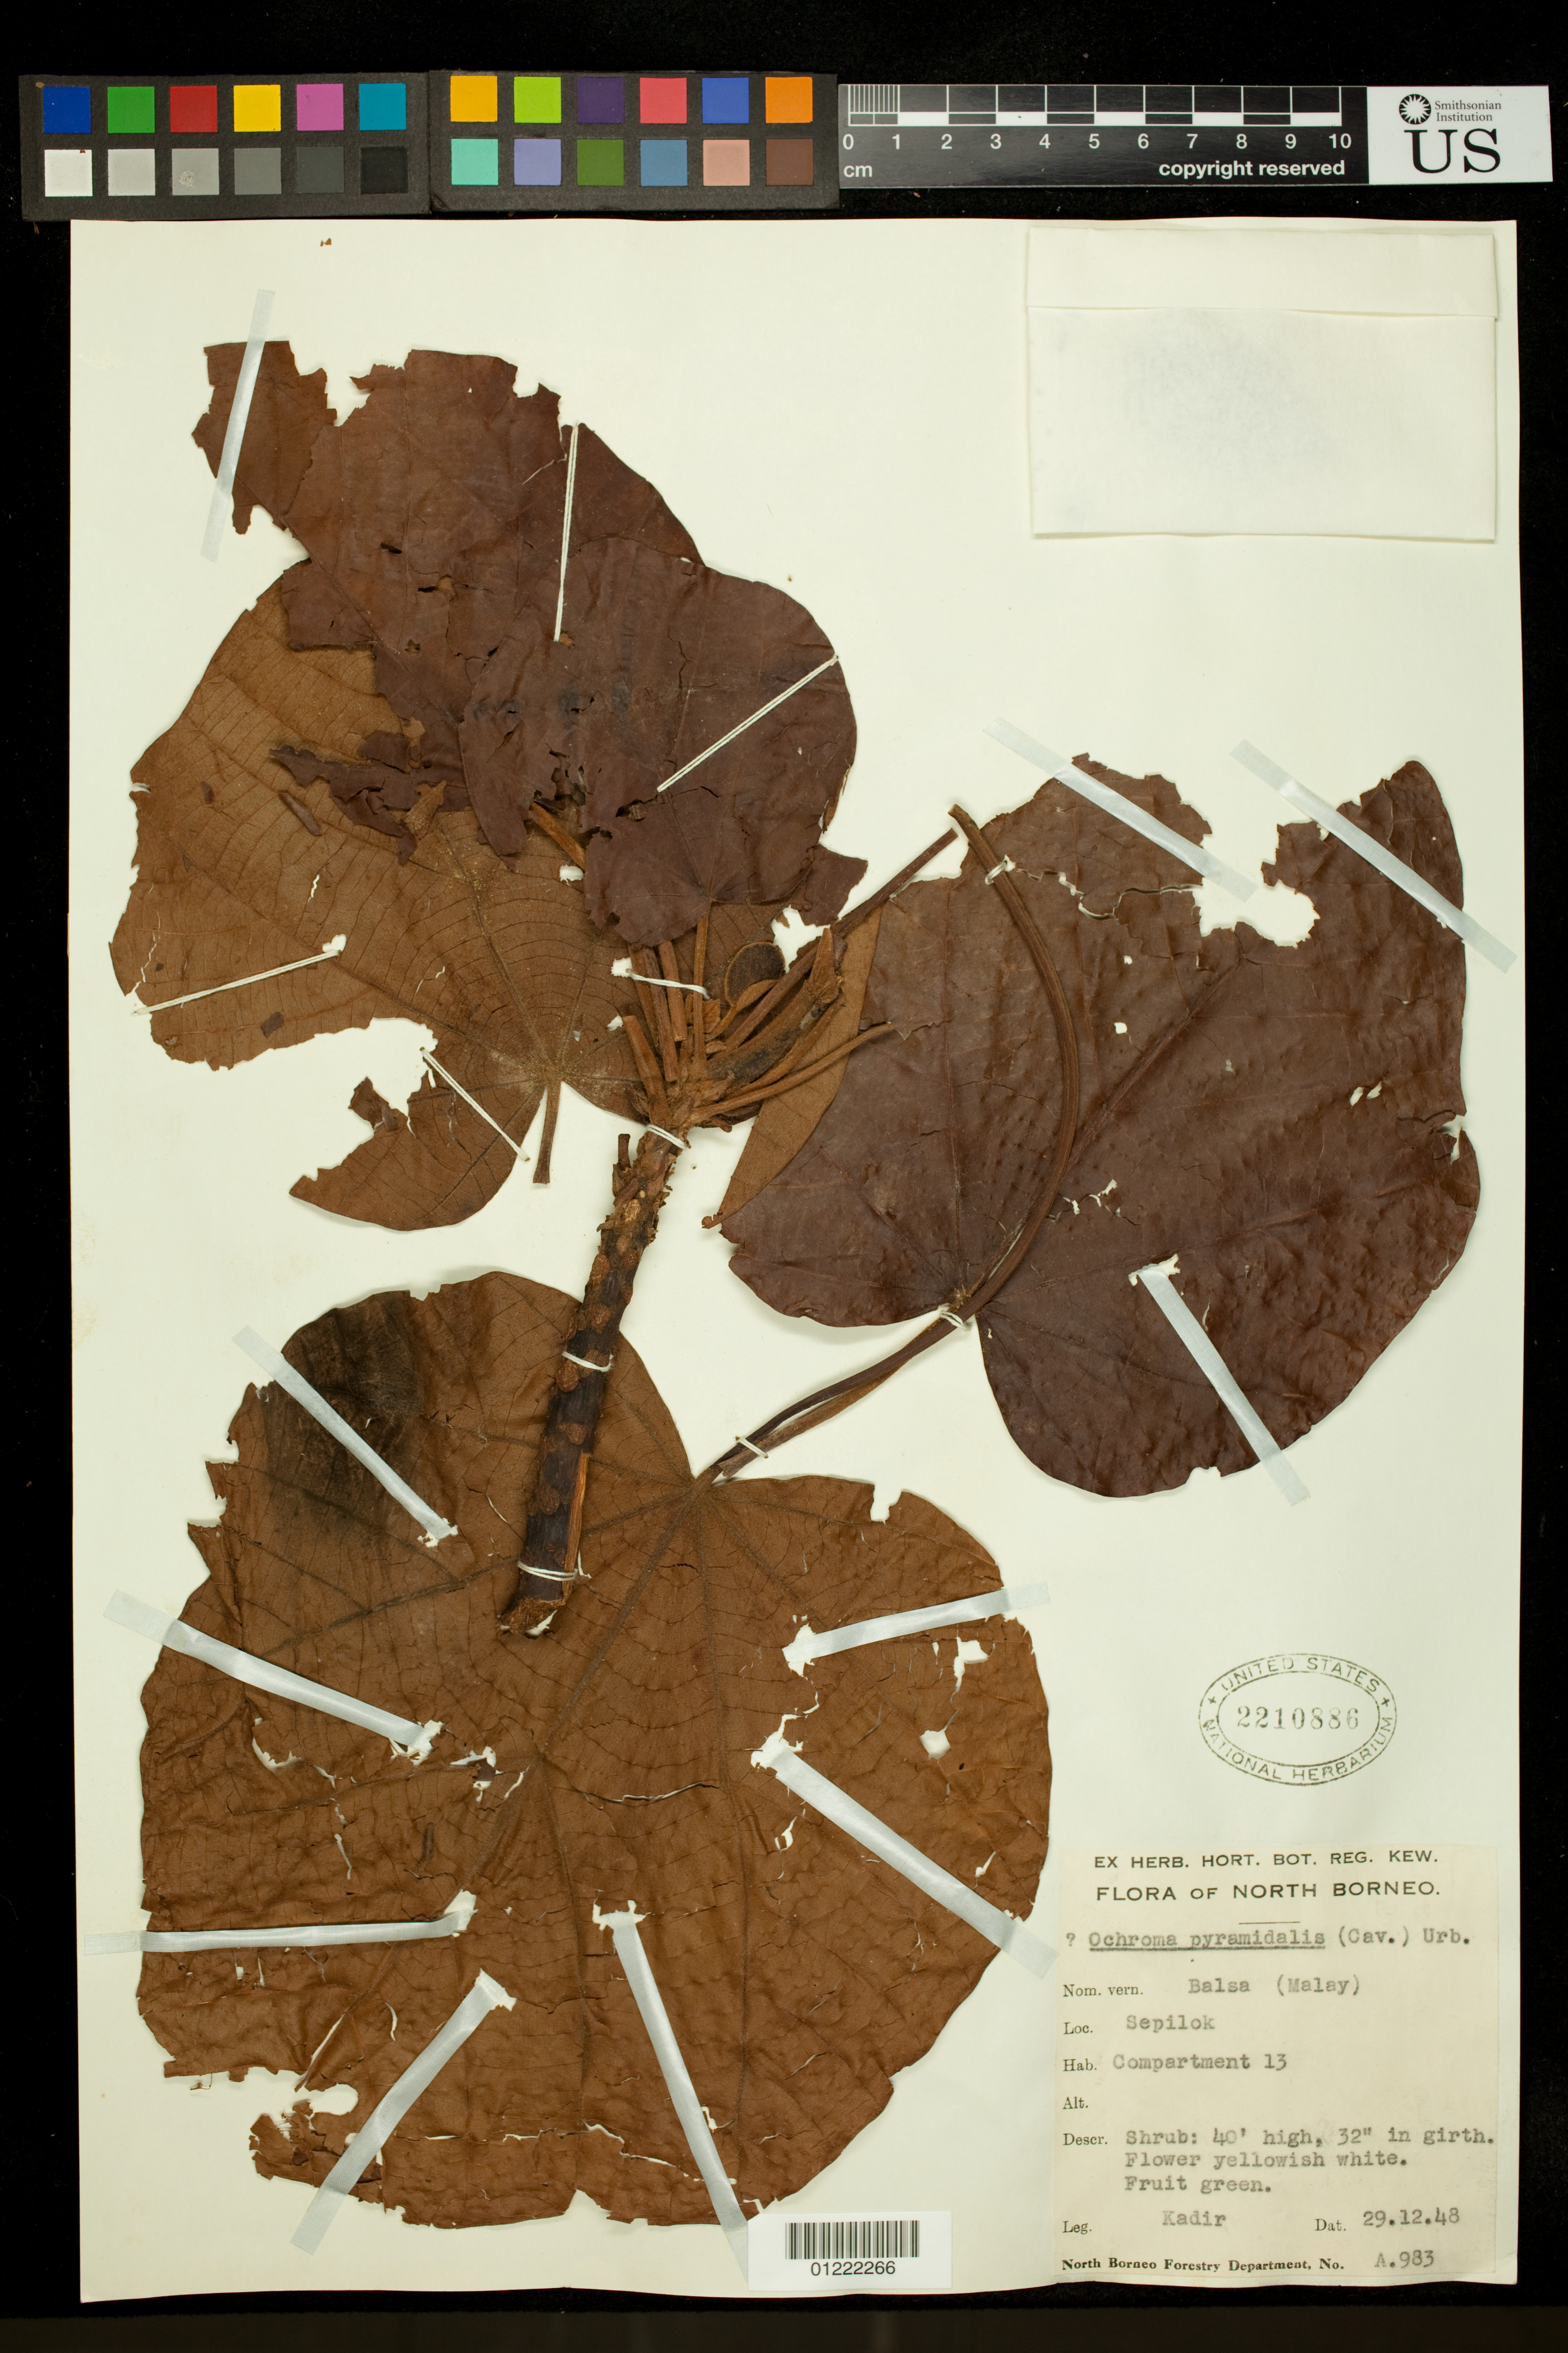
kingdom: Plantae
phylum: Tracheophyta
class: Magnoliopsida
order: Malvales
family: Malvaceae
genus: Ochroma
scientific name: Ochroma pyramidale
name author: (Cav. ex Lam.) Urb.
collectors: -. Kadir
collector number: A.983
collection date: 1948-12-29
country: Malaysia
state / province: Sabah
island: Borneo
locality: Sepilok, Compartment 13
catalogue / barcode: US 2210886